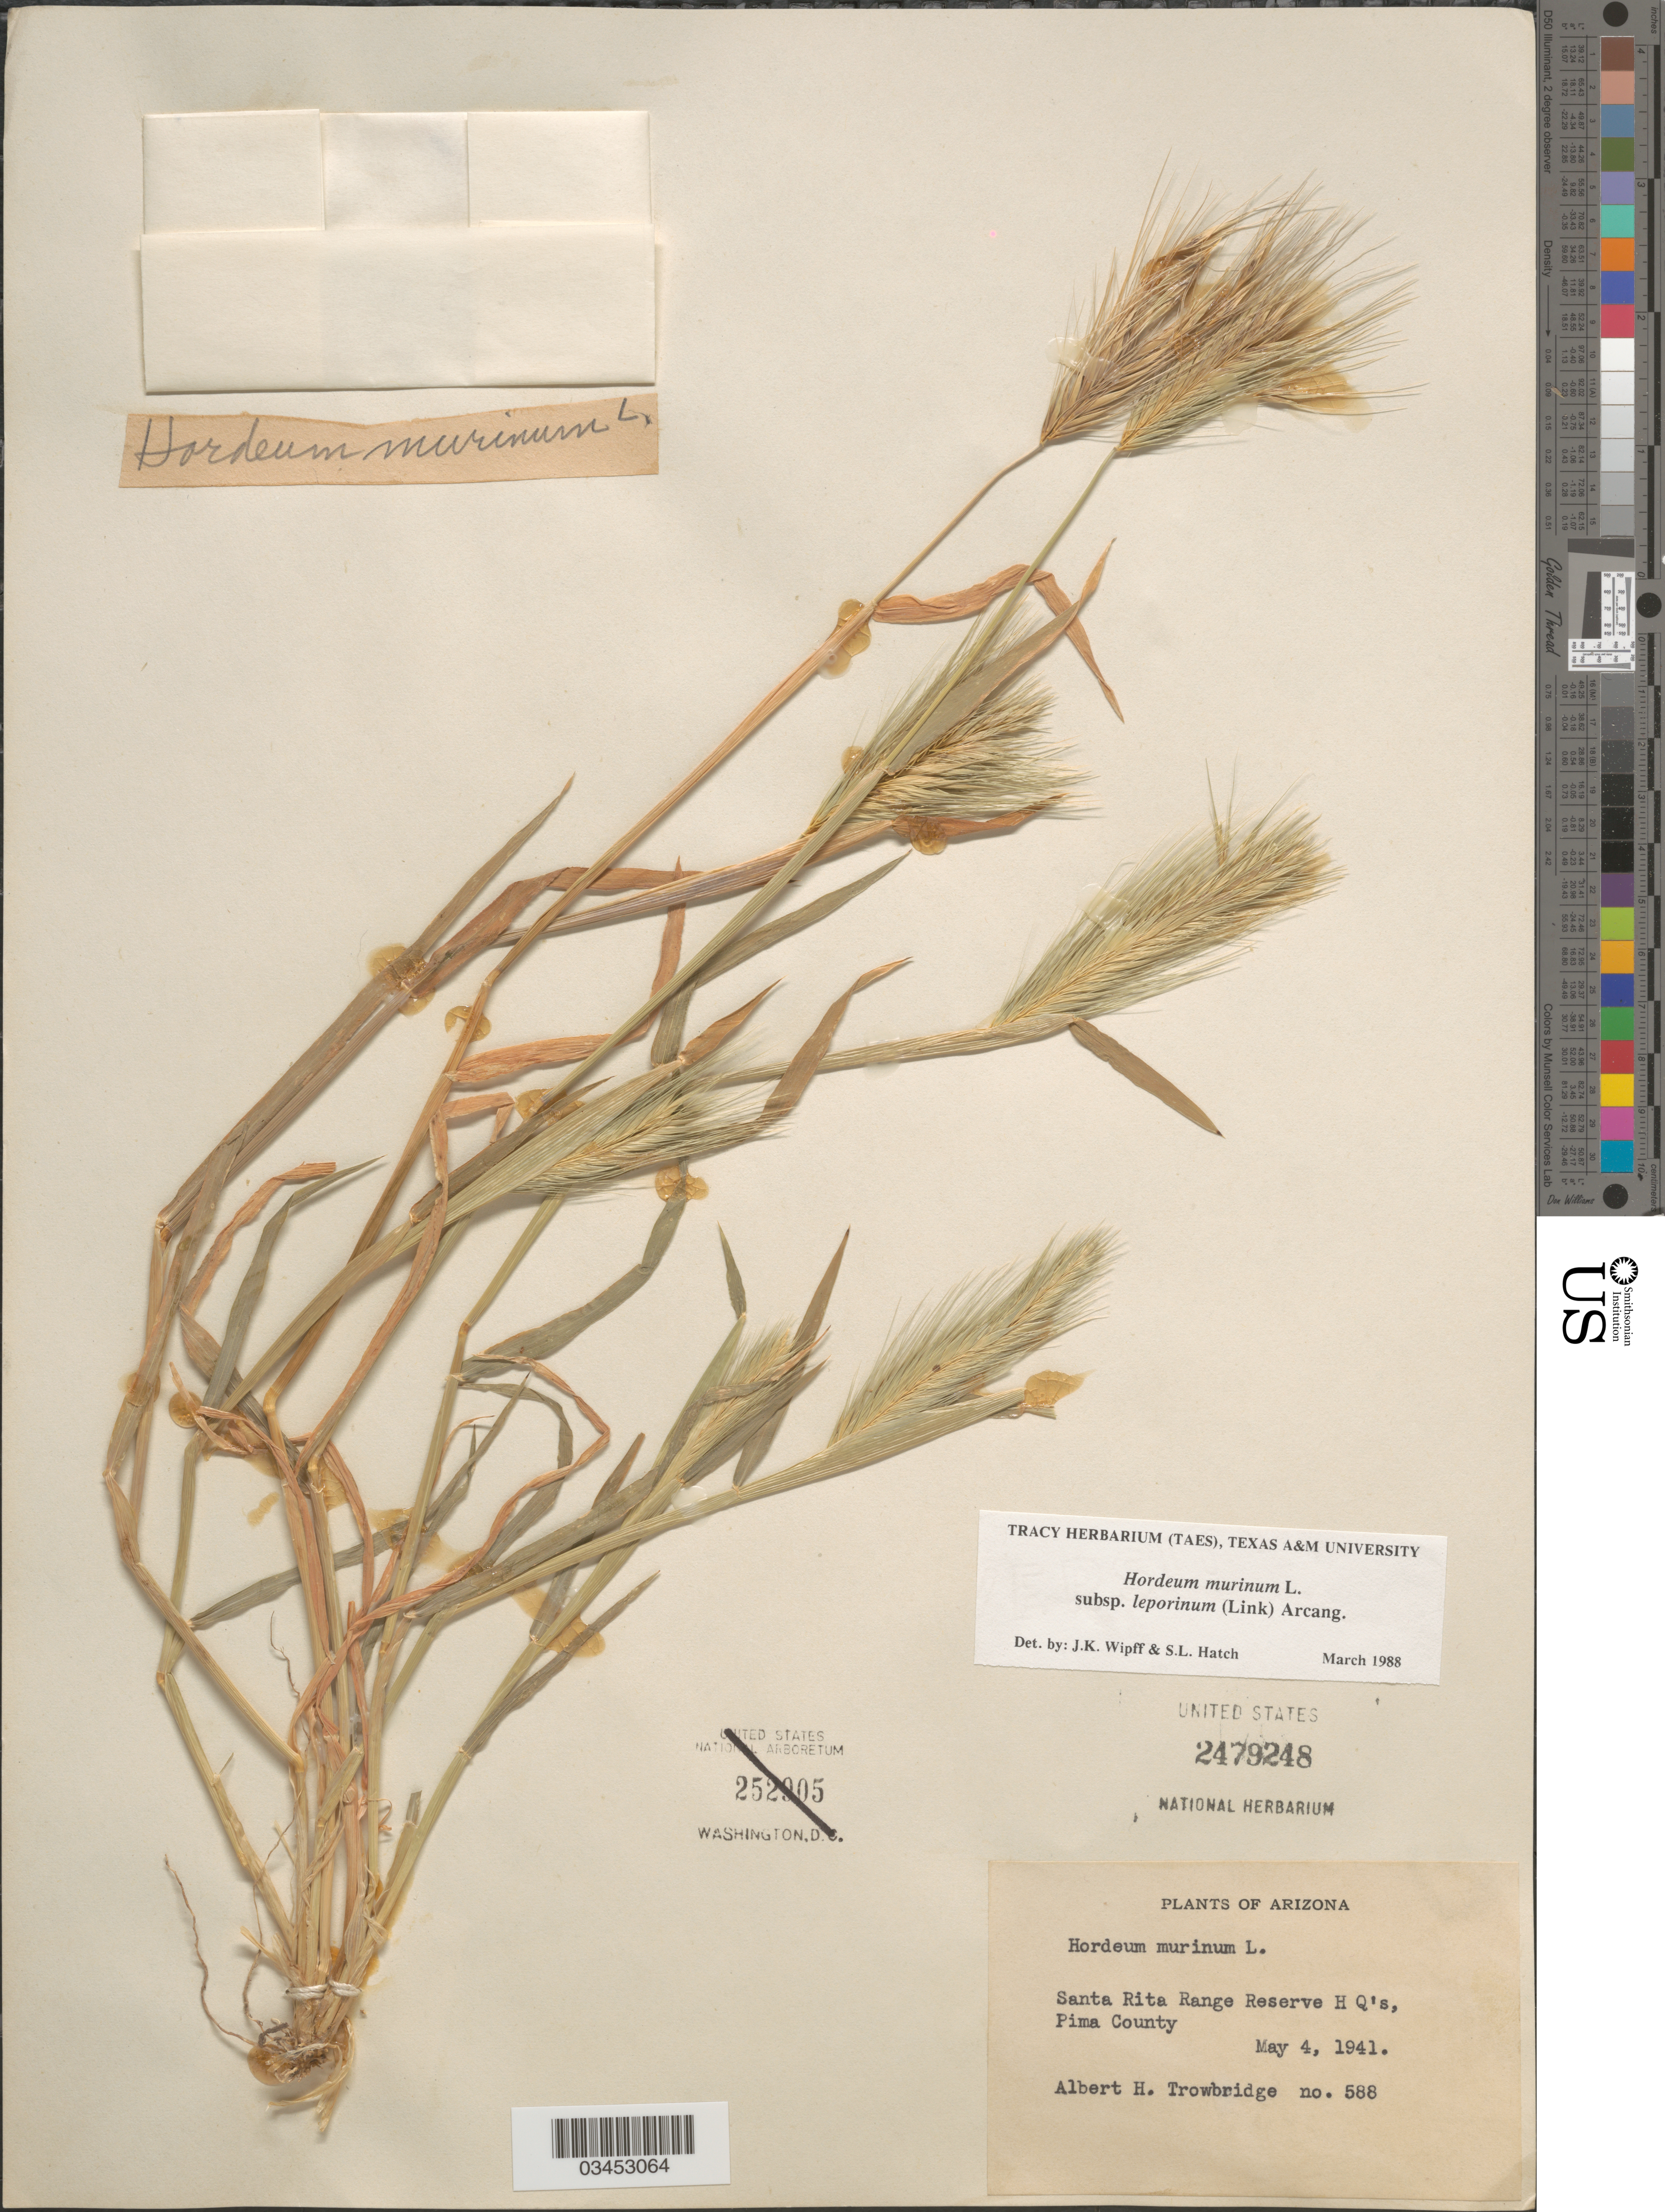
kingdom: Plantae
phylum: Tracheophyta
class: Liliopsida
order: Poales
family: Poaceae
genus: Hordeum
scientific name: Hordeum murinum subsp. leporinum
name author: (Link) Arcang.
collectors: A. H. Trowbridge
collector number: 588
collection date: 1941-05-04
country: United States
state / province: Arizona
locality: Santa Rita Range Reserve H Q's. Pima County.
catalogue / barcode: US 2479248